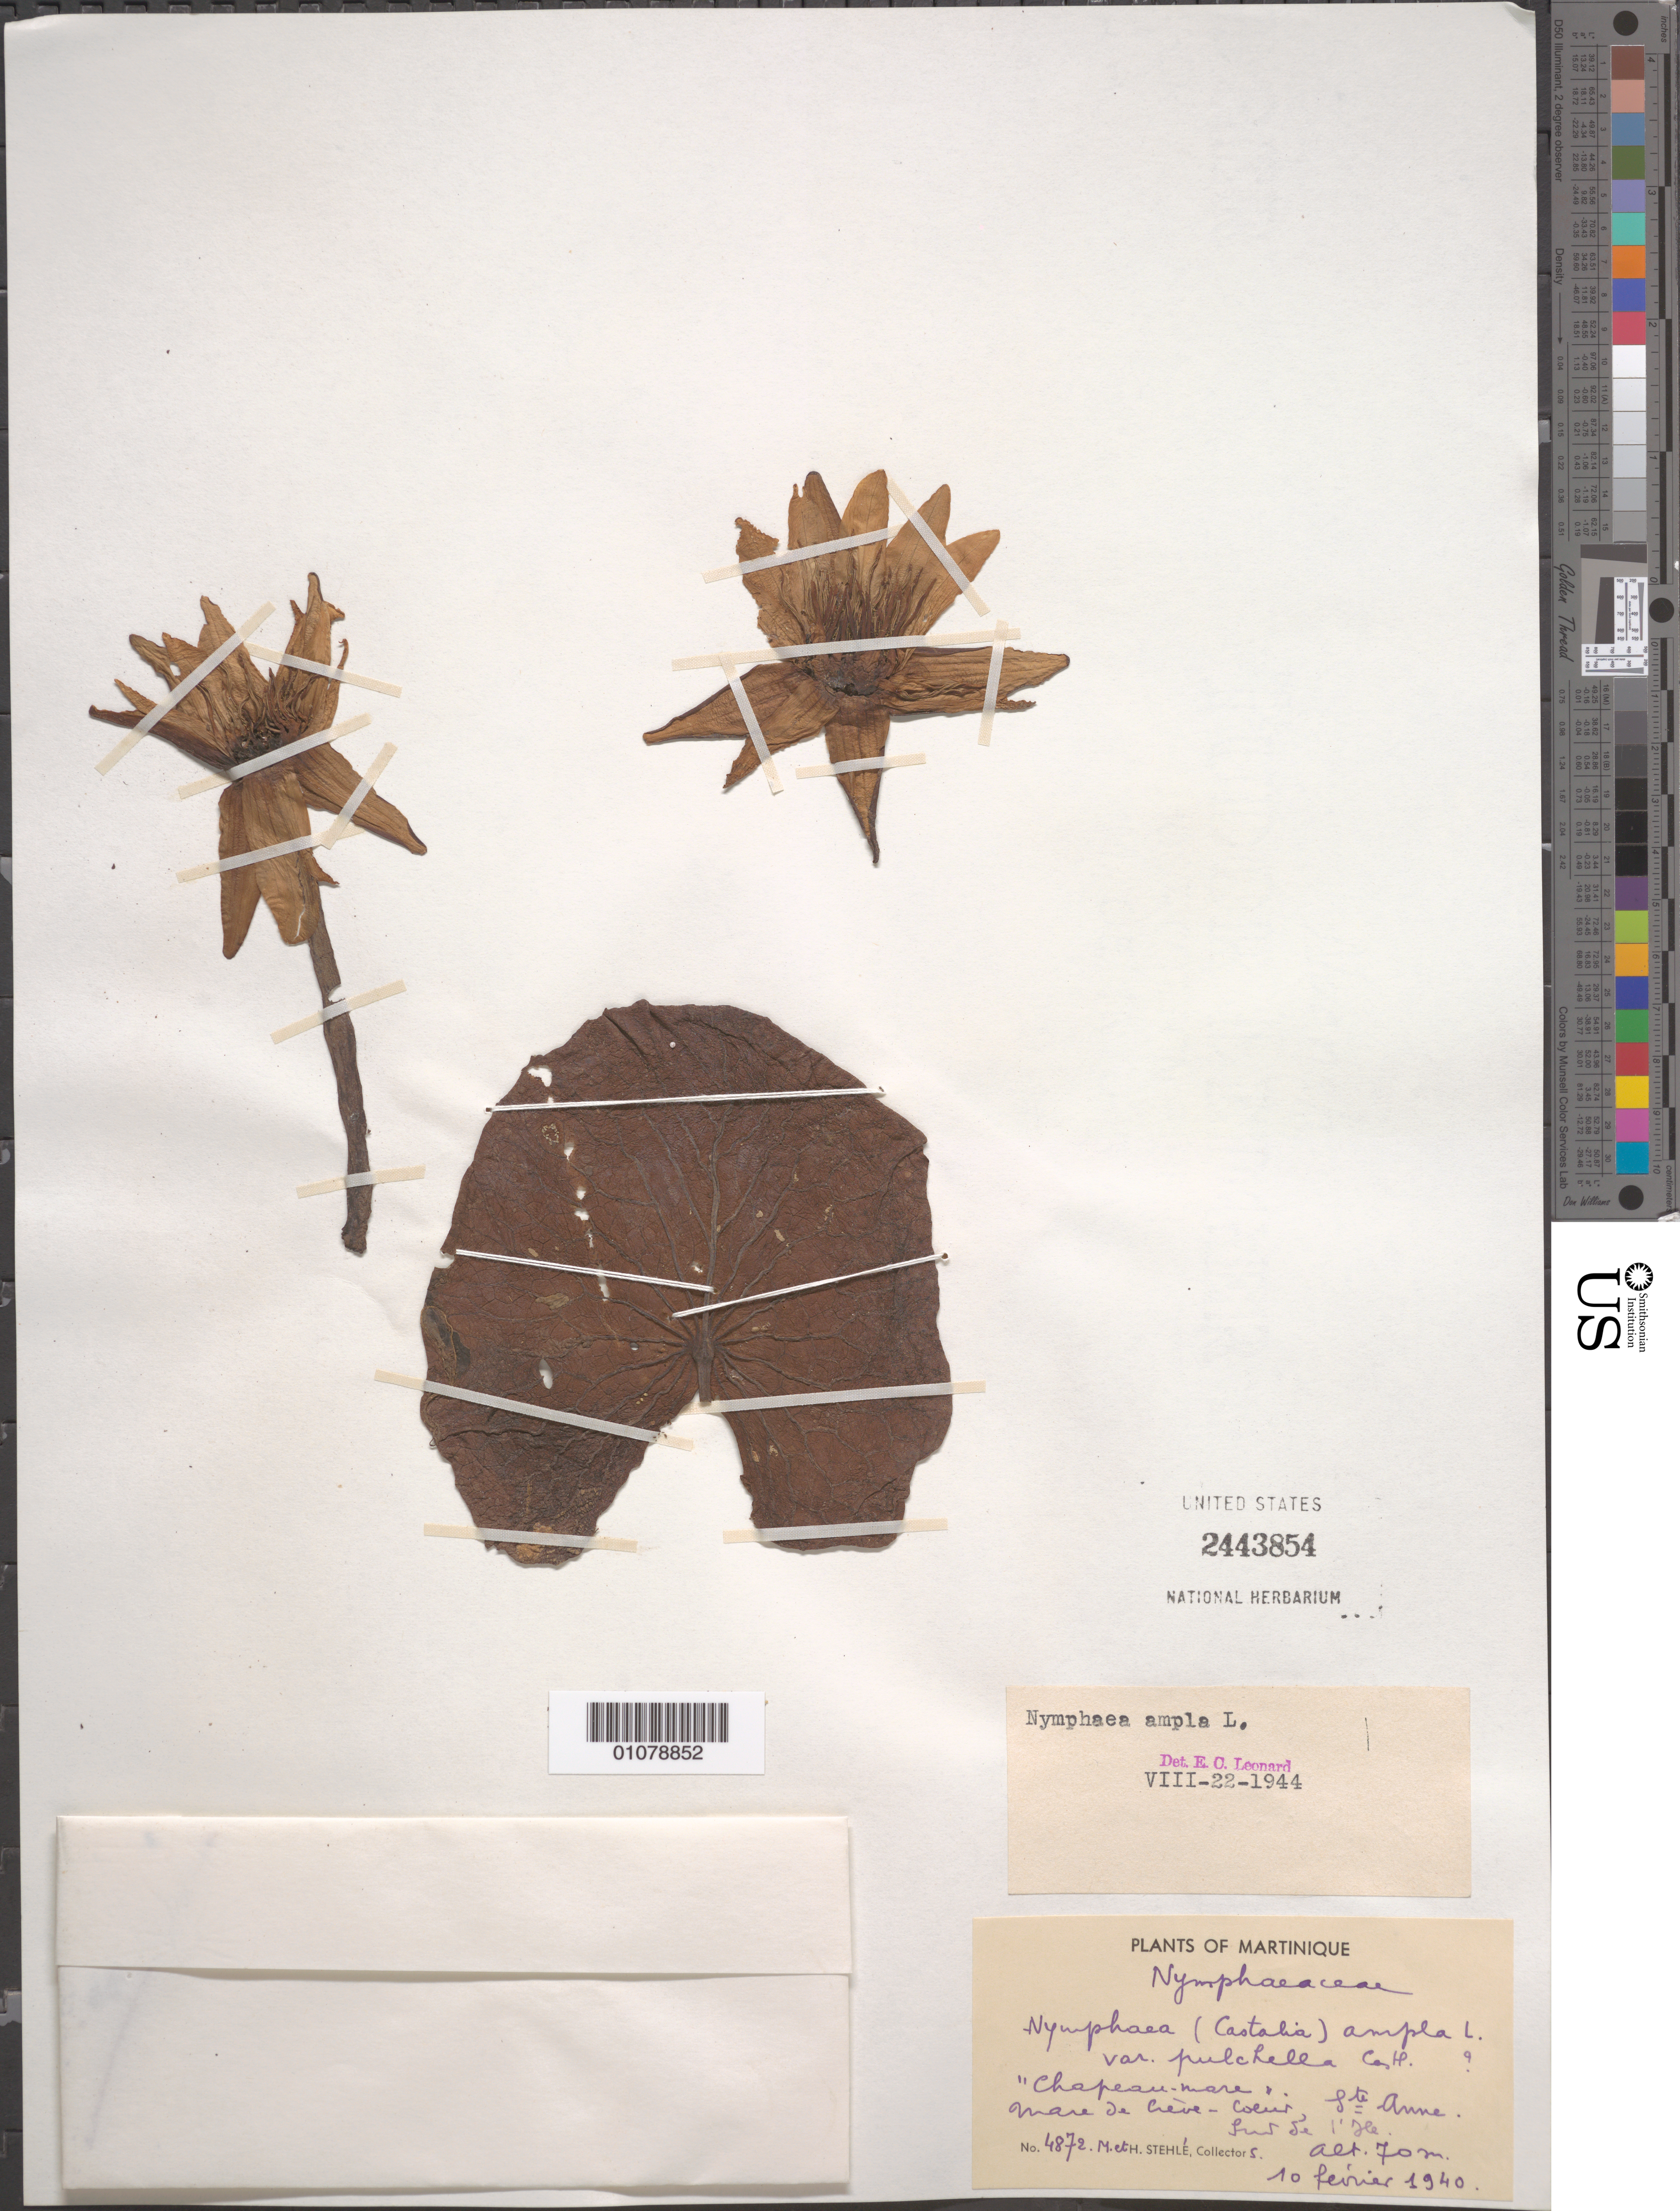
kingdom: Plantae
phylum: Tracheophyta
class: Magnoliopsida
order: Nymphaeales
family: Nymphaeaceae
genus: Nymphaea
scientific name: Nymphaea ampla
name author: (Salisb.) DC.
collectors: M. Stehlé & H. Stehlé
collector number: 4872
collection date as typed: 10 Feb 1940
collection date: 1940-02-10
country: Martinique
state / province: Le Marin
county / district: Sainte-Anne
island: Martinique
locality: Ste Anne Sud de l'Ile. Mare de Greve-Coeur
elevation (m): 70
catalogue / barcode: US 2443854